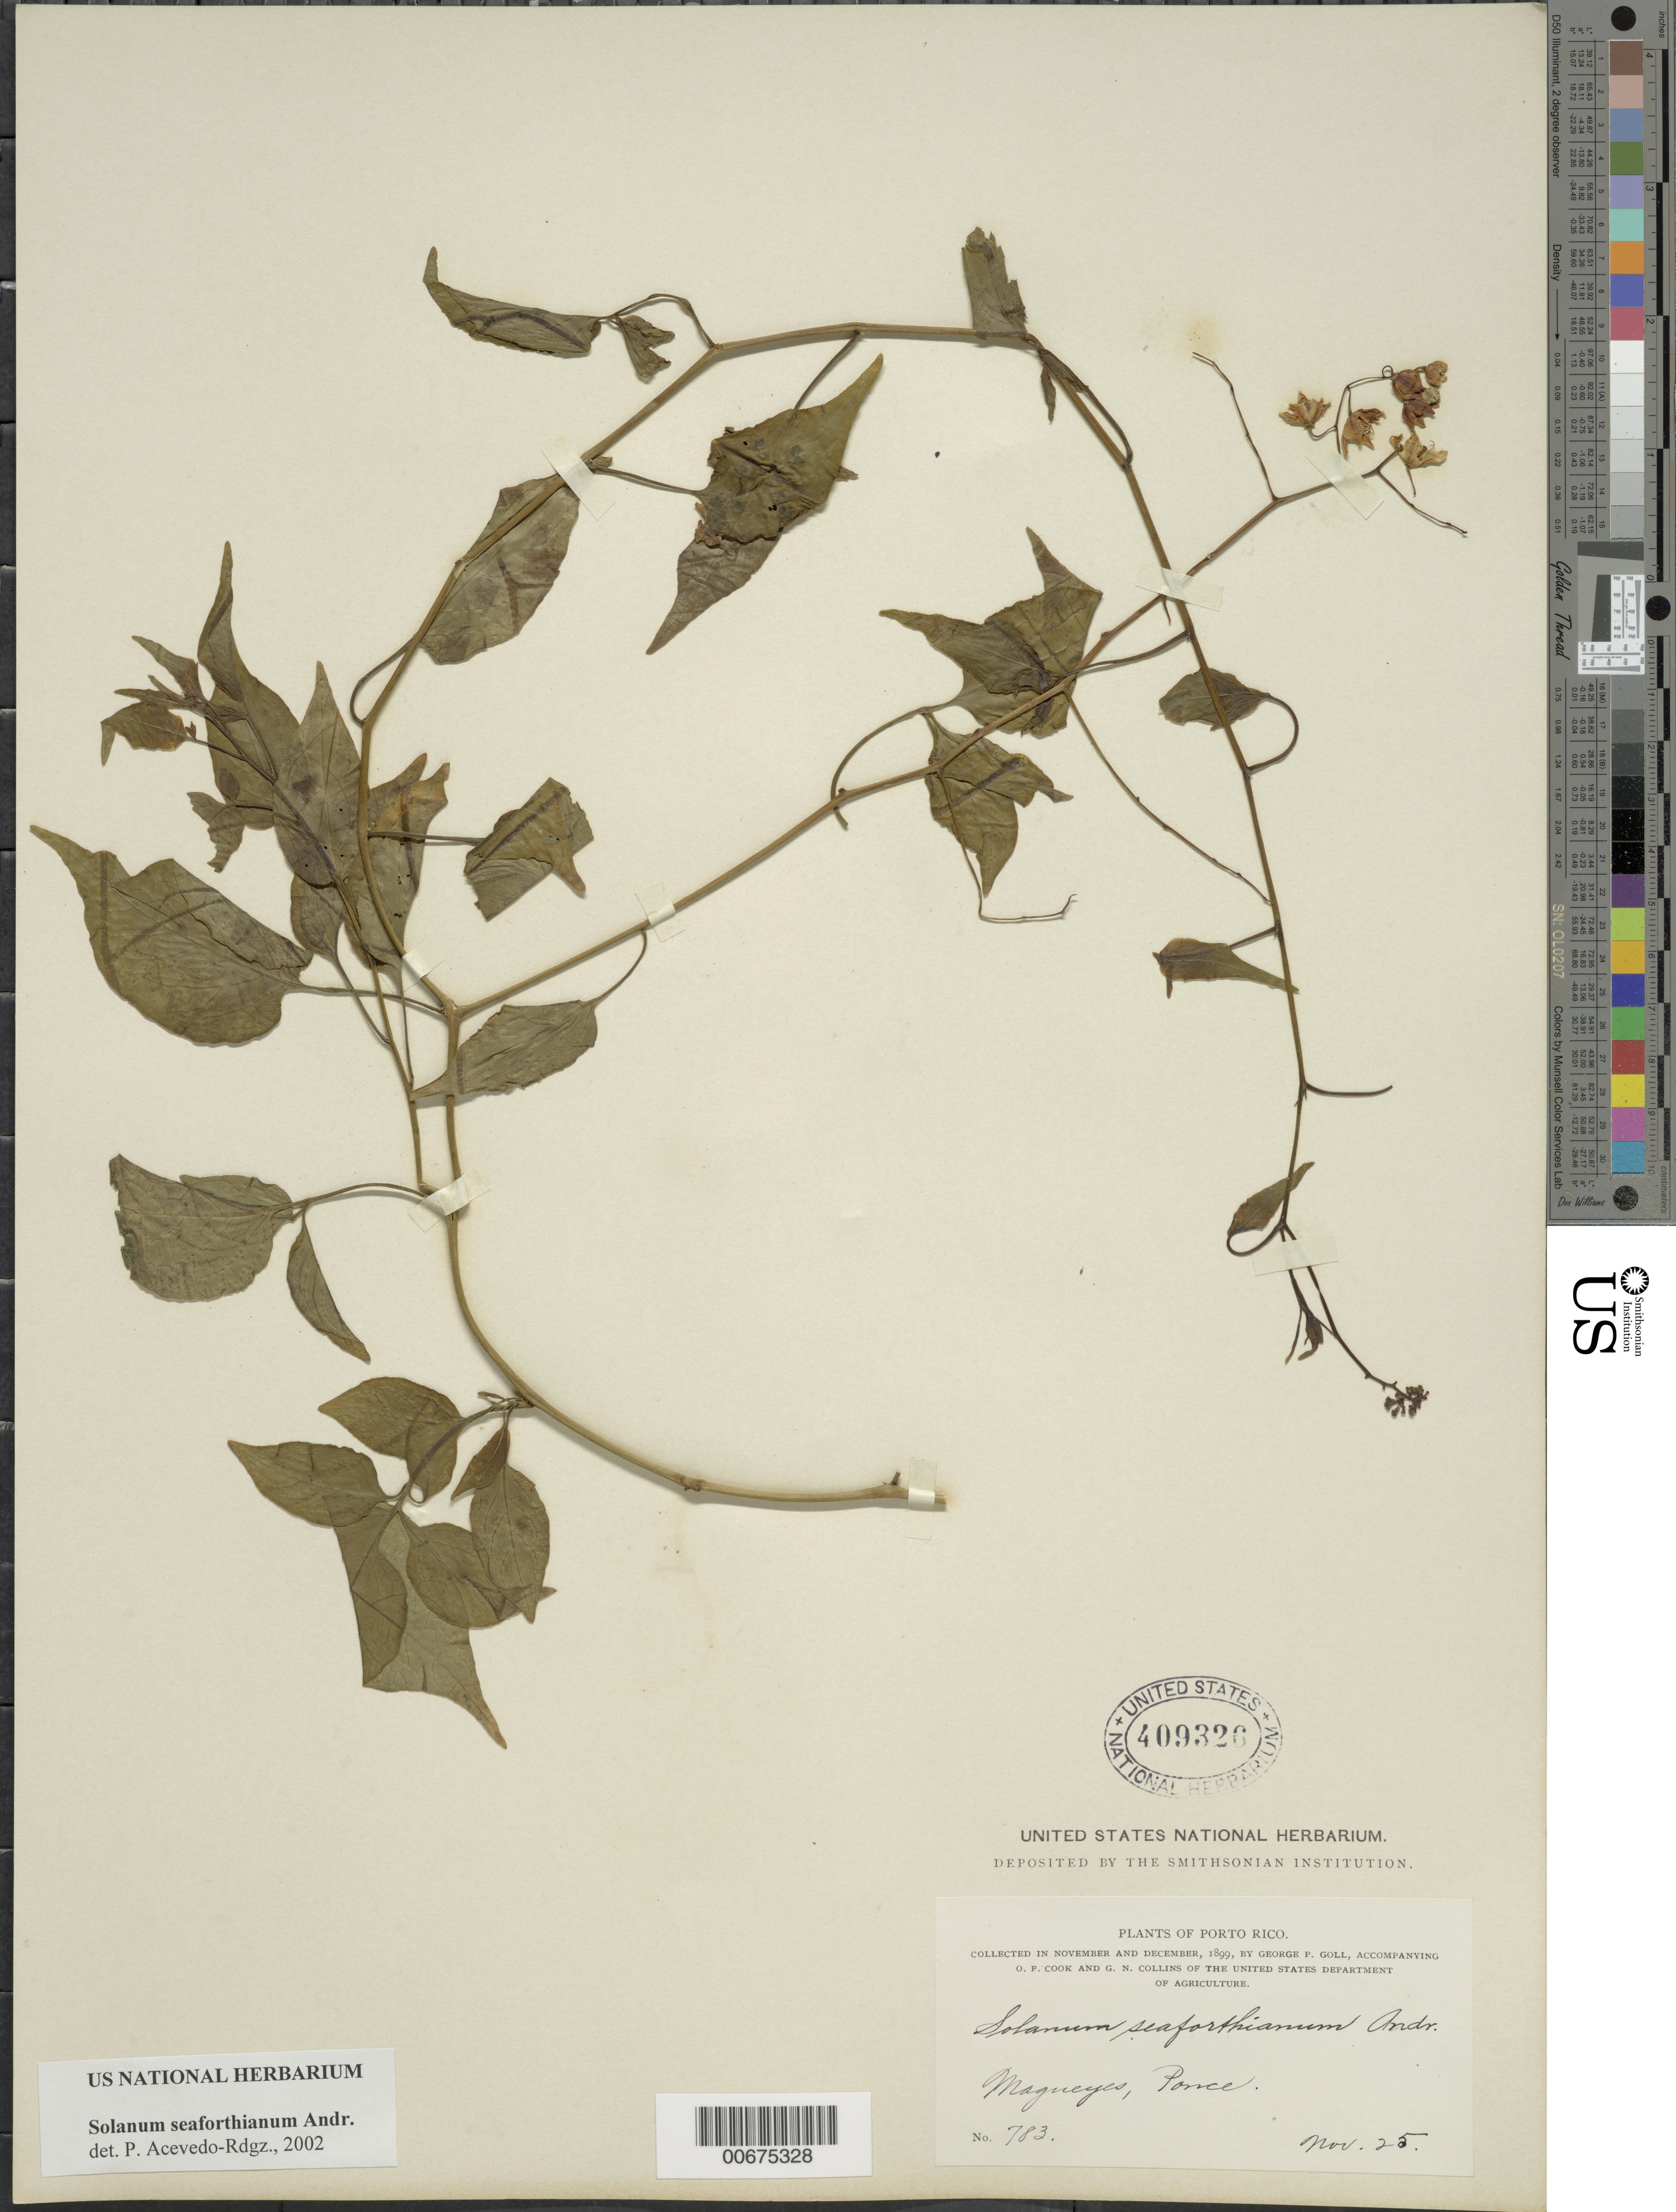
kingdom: Plantae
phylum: Tracheophyta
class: Magnoliopsida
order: Solanales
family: Solanaceae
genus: Solanum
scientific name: Solanum seaforthianum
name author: Andrews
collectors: G. P. Goll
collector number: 783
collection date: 1899-11-25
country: Puerto Rico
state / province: Ponce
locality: Porto Rico, Magueyes, Ponce.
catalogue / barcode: US 409326